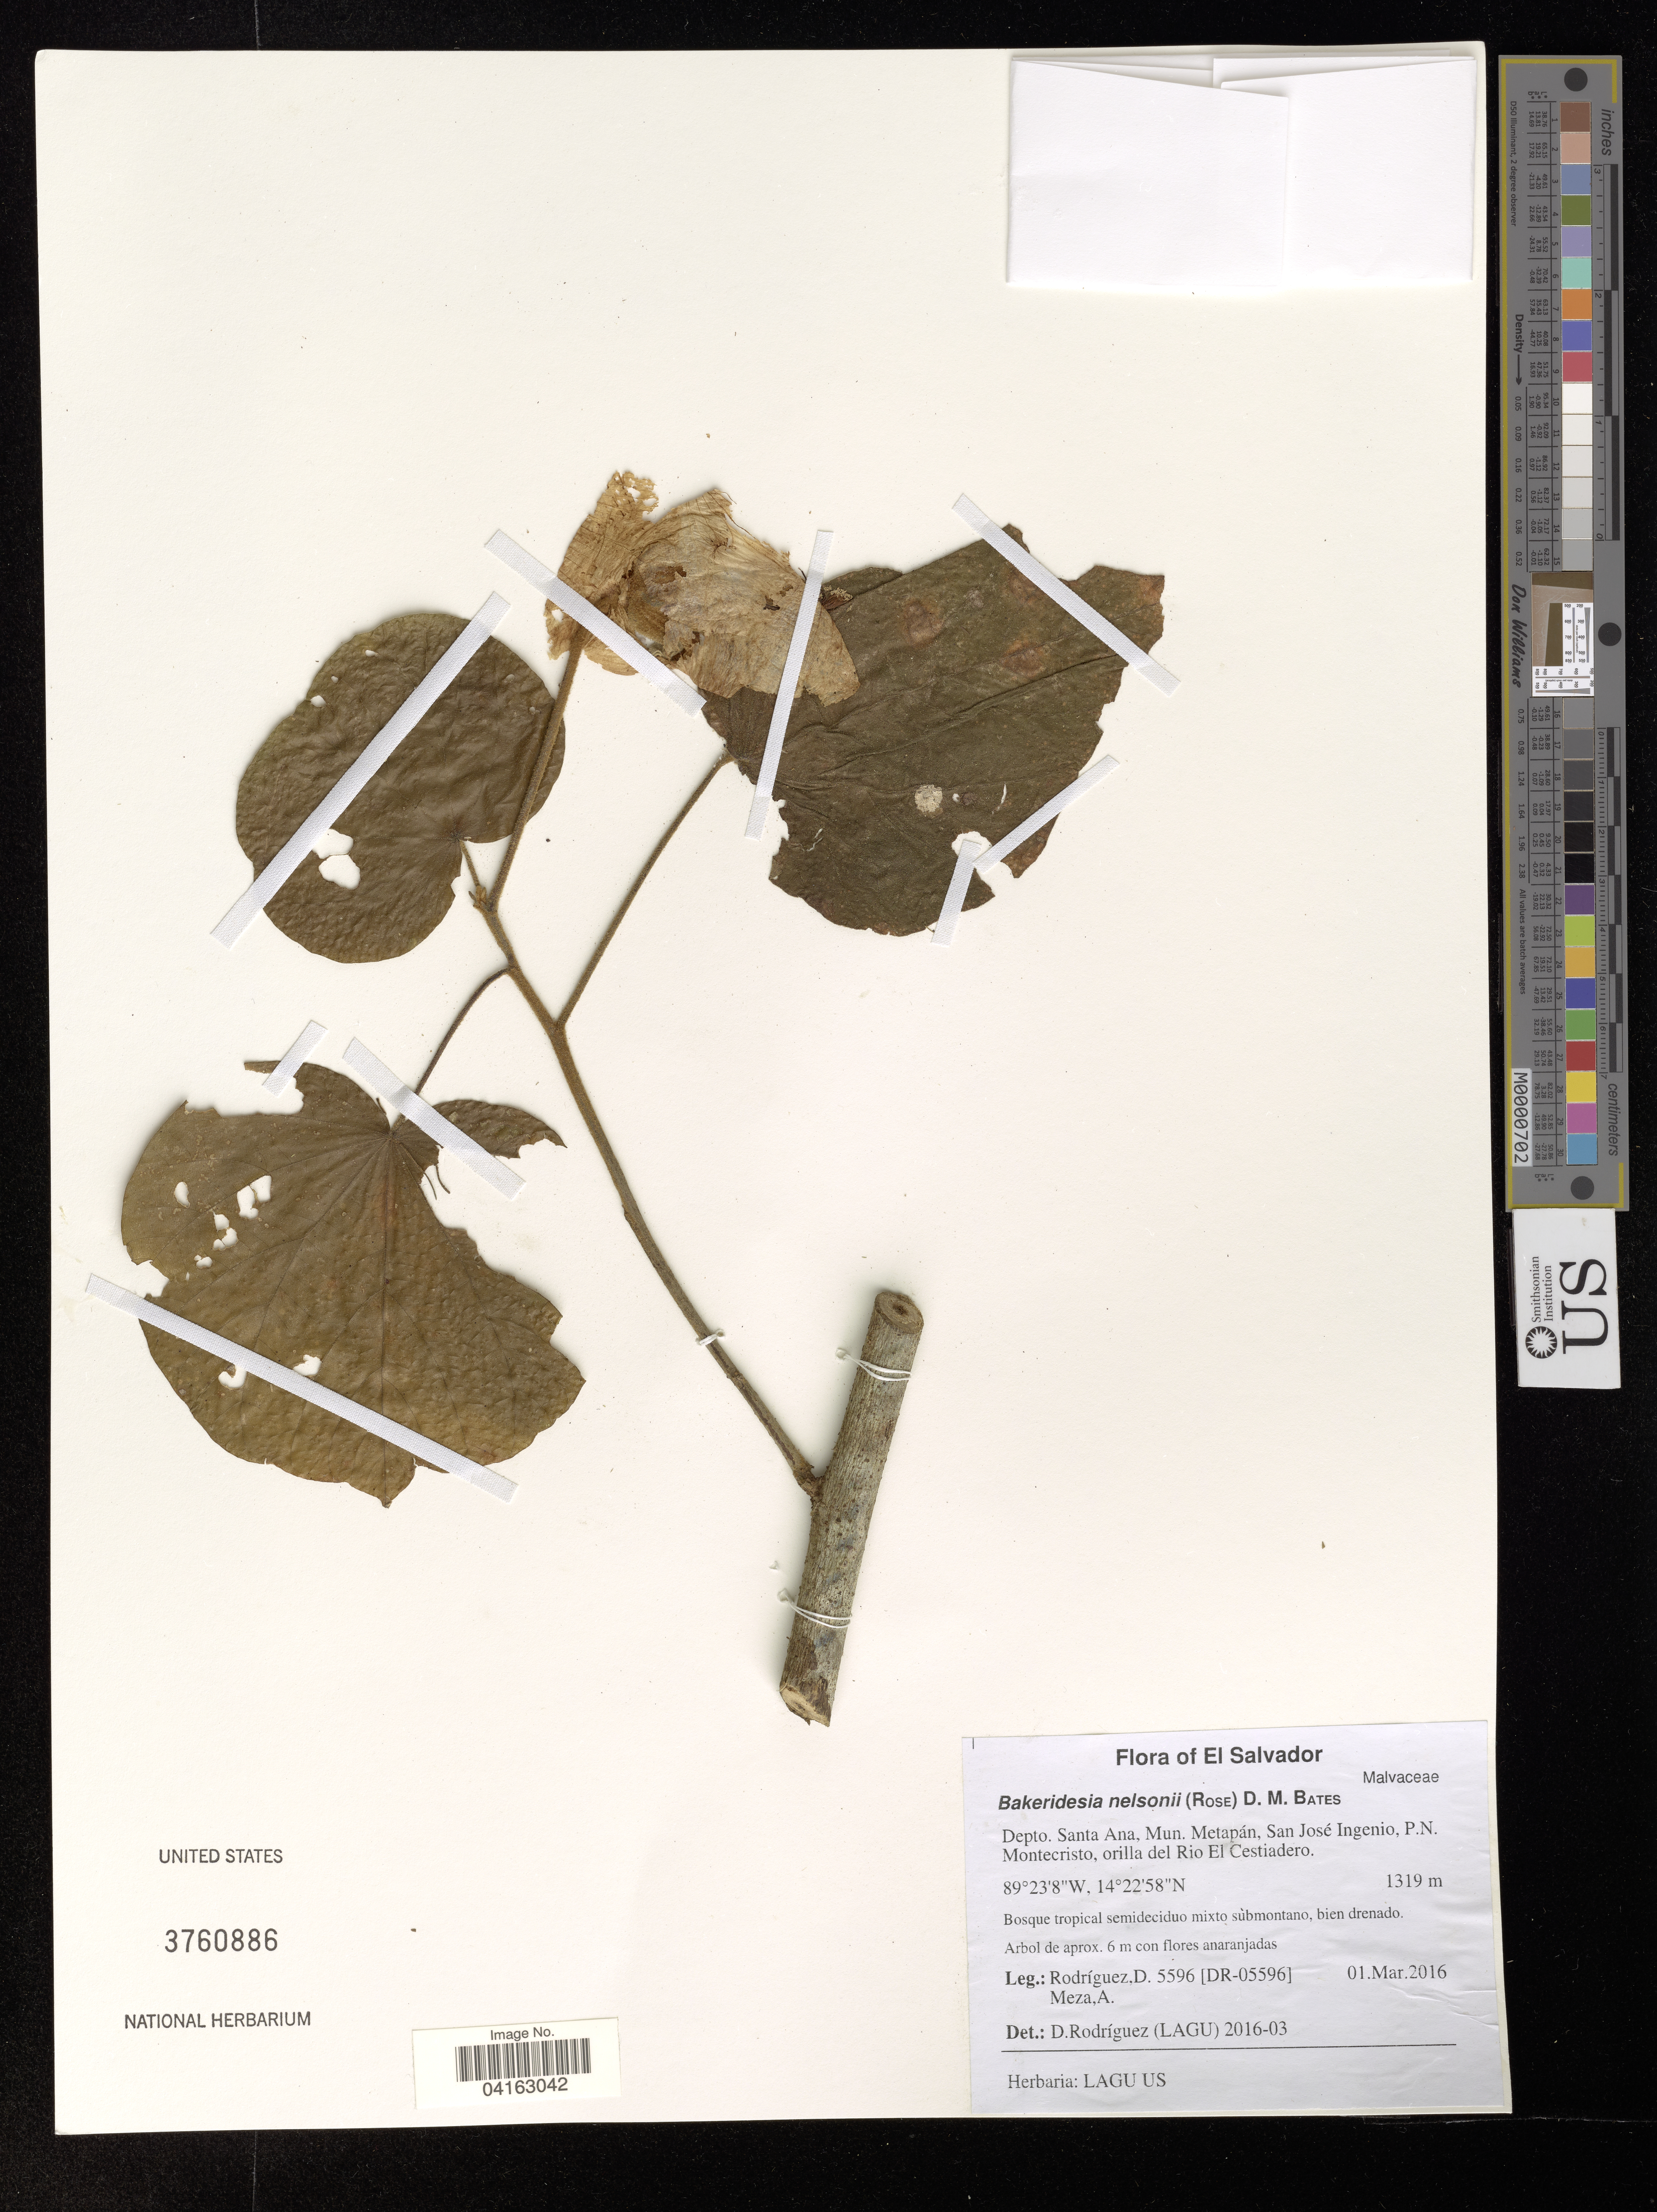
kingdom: Plantae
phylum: Tracheophyta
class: Magnoliopsida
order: Malvales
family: Malvaceae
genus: Bakeridesia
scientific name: Bakeridesia nelsonii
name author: (Standl.) D.M. Bates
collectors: D. Rodriguez & A. Meza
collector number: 5596 / [DR-05596]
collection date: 2016-03-01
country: El Salvador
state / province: Santa Ana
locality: Depto. Santa Ana, Mun. Metapán, San José Ingenio, P.N. Montecristo, orilla del Rio Cestiadero.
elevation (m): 1319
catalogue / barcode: US 3760886